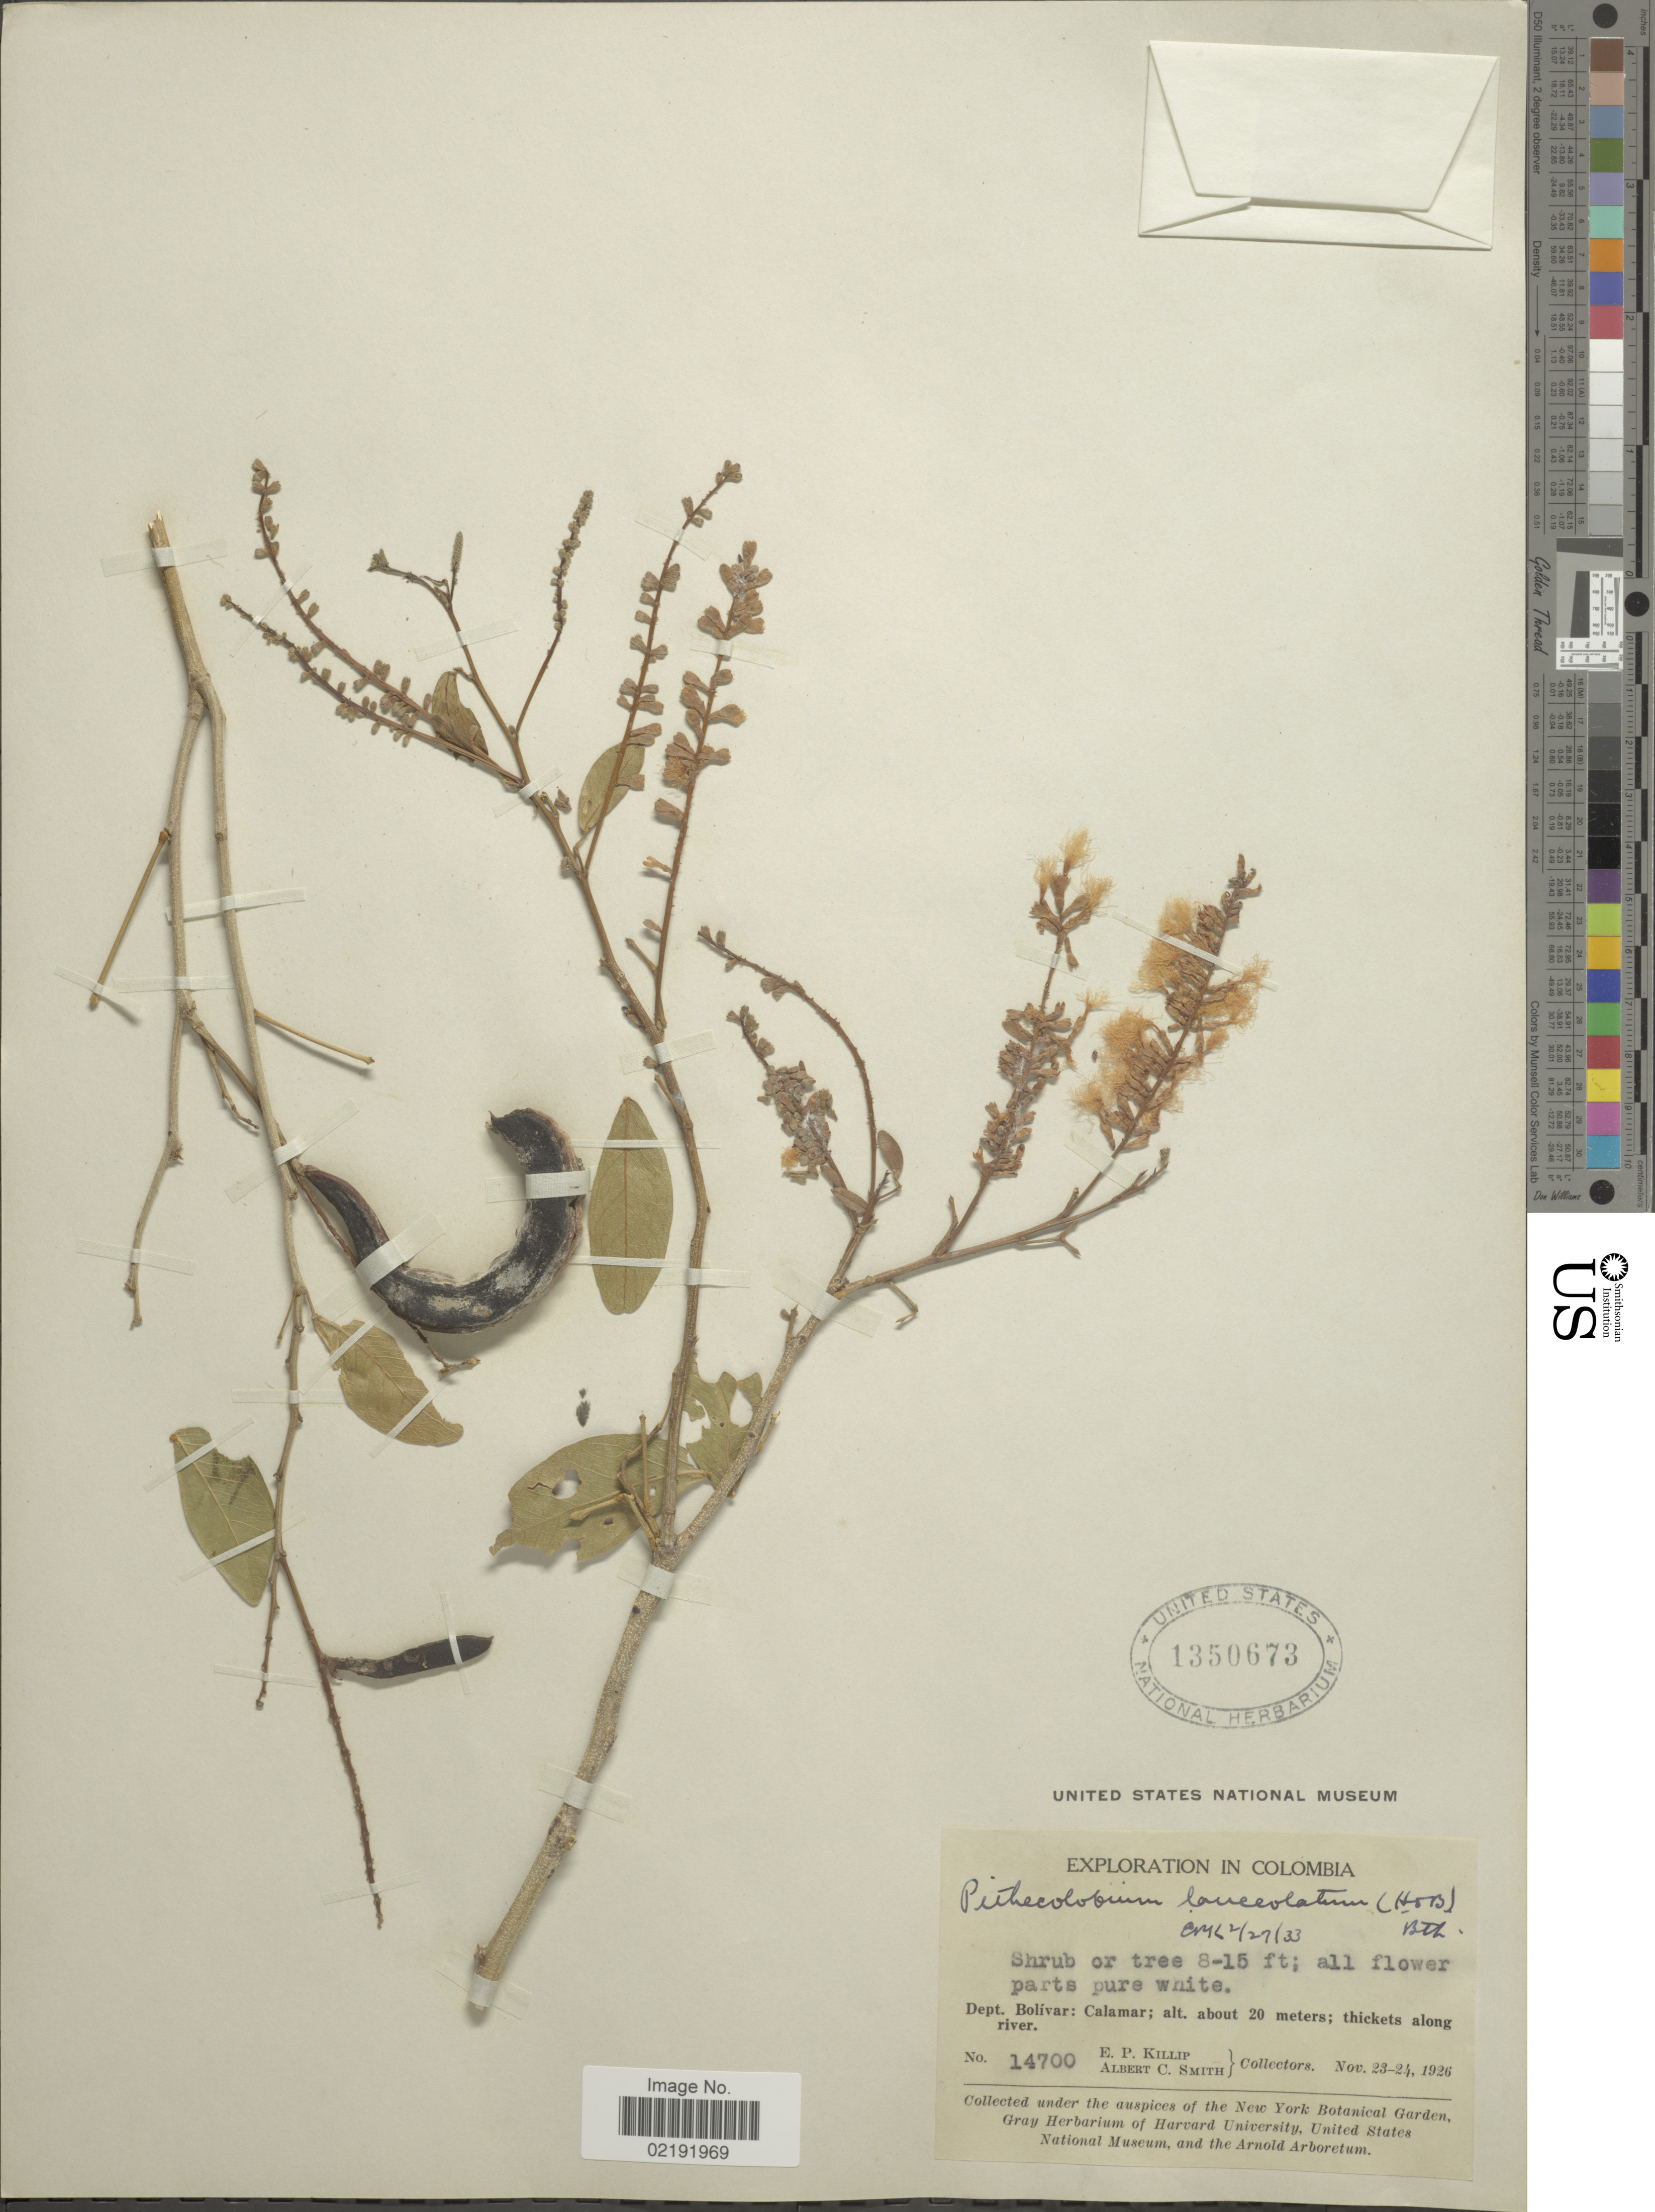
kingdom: Plantae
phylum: Tracheophyta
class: Magnoliopsida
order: Fabales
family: Fabaceae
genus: Pithecellobium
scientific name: Pithecellobium lanceolatum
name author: (Humb. & Bonpl. ex Willd.) Benth.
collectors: E. P. Killip & A. C. Smith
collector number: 14700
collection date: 1926-11-23/1926-11-24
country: Colombia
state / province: Bolívar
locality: Dept. Bolívar: Calamar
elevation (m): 20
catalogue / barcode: US 1350673